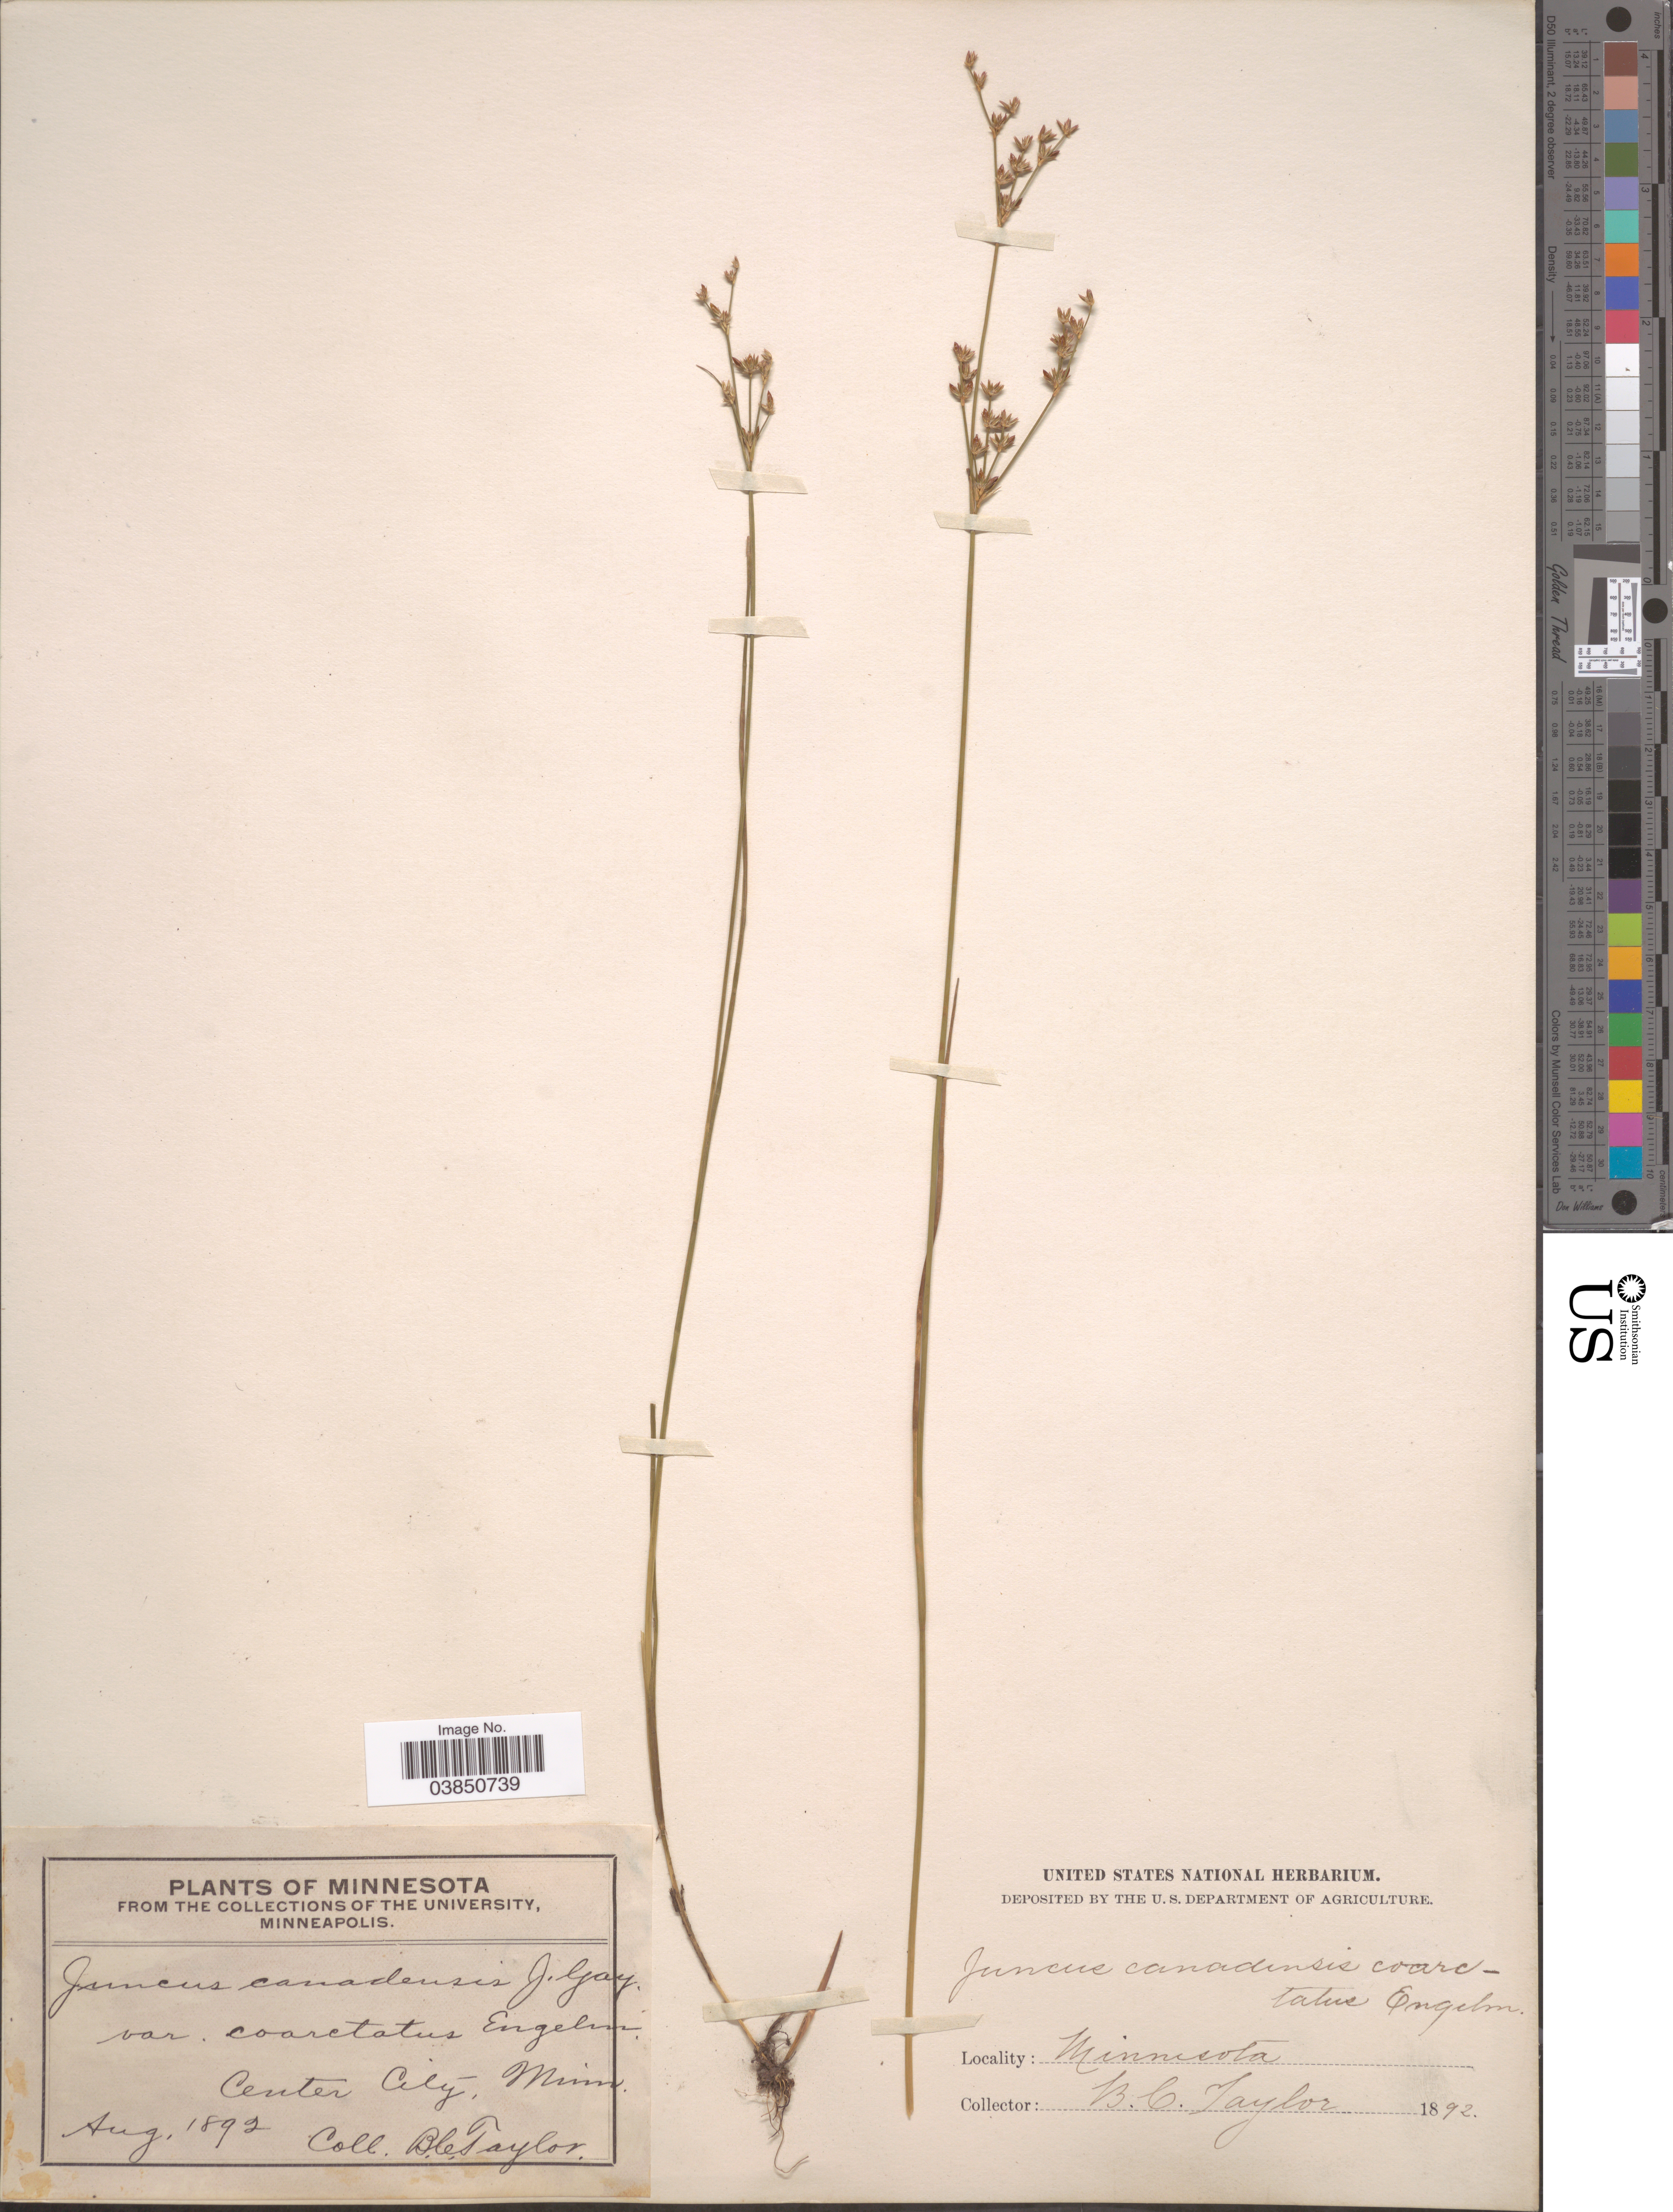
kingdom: Plantae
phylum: Tracheophyta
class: Liliopsida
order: Poales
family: Juncaceae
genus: Juncus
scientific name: Juncus brevicaudatus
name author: (Engelm.) Fernald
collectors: B. C. Taylor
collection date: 1892-08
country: United States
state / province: Minnesota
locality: Center City.